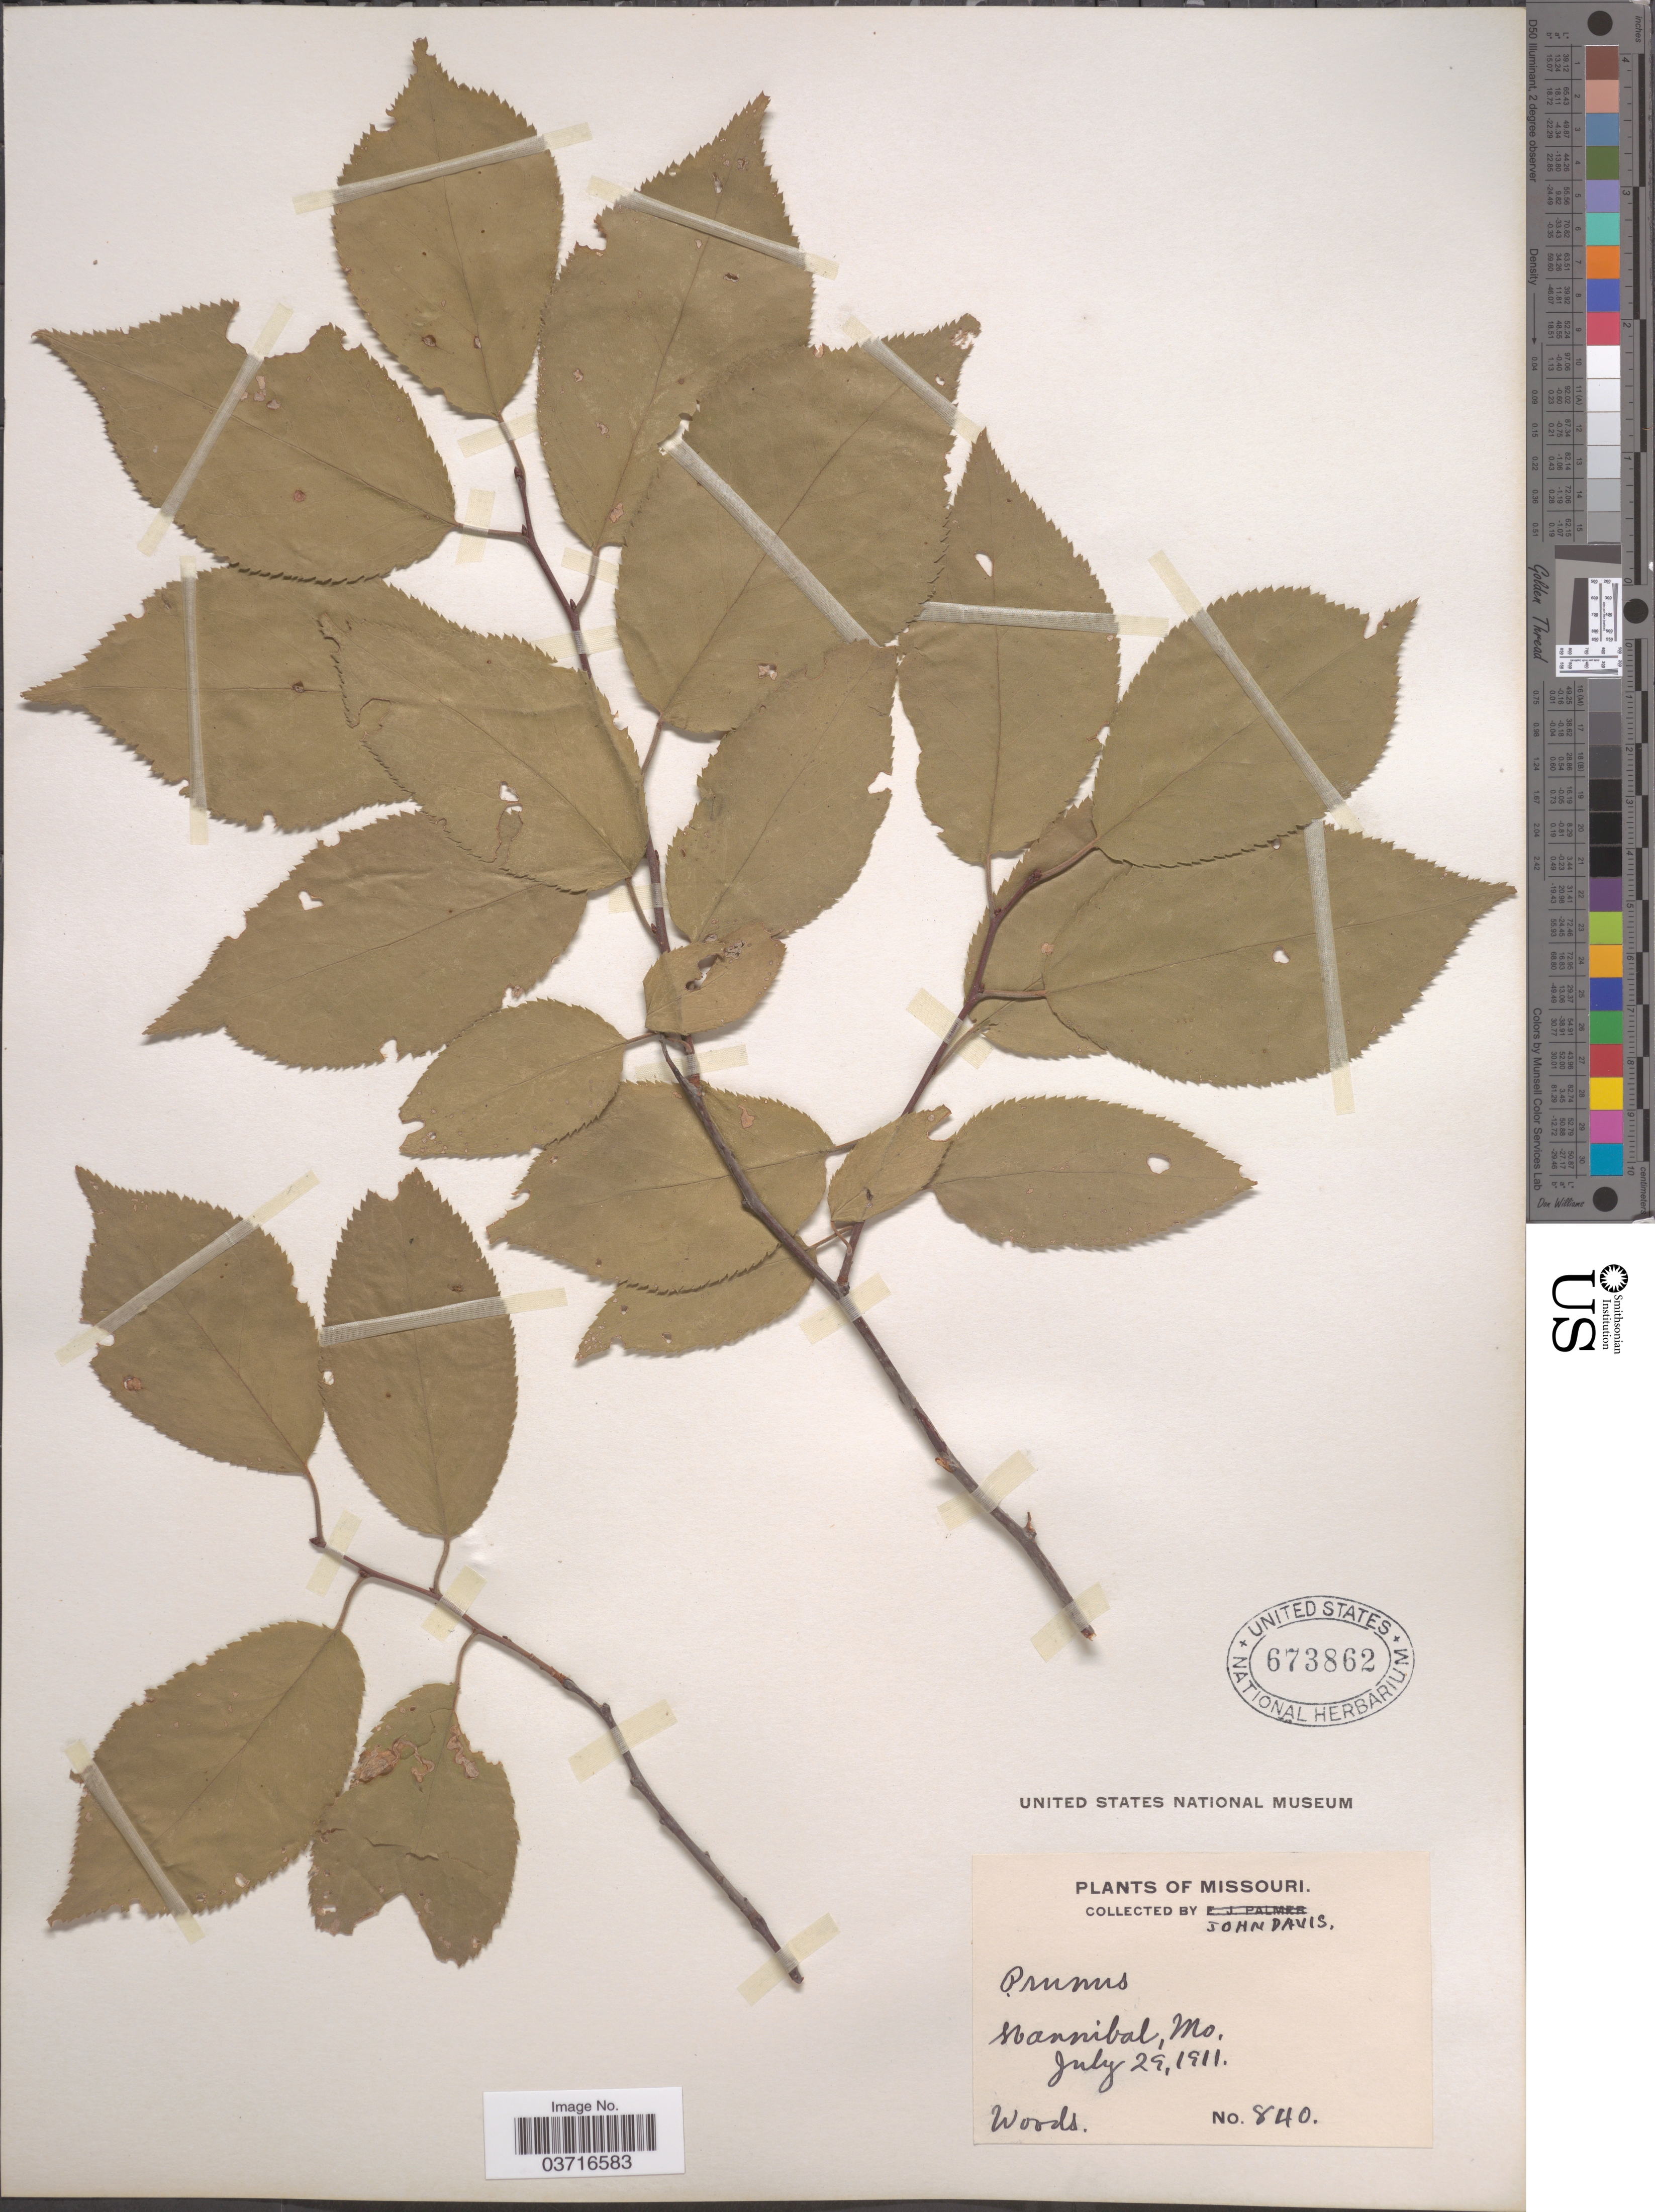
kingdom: Plantae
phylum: Tracheophyta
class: Magnoliopsida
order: Rosales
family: Rosaceae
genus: Prunus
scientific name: Prunus sp.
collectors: J. Davis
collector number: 840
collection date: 1911-07-29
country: United States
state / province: Missouri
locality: Hannibal.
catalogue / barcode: US 673862